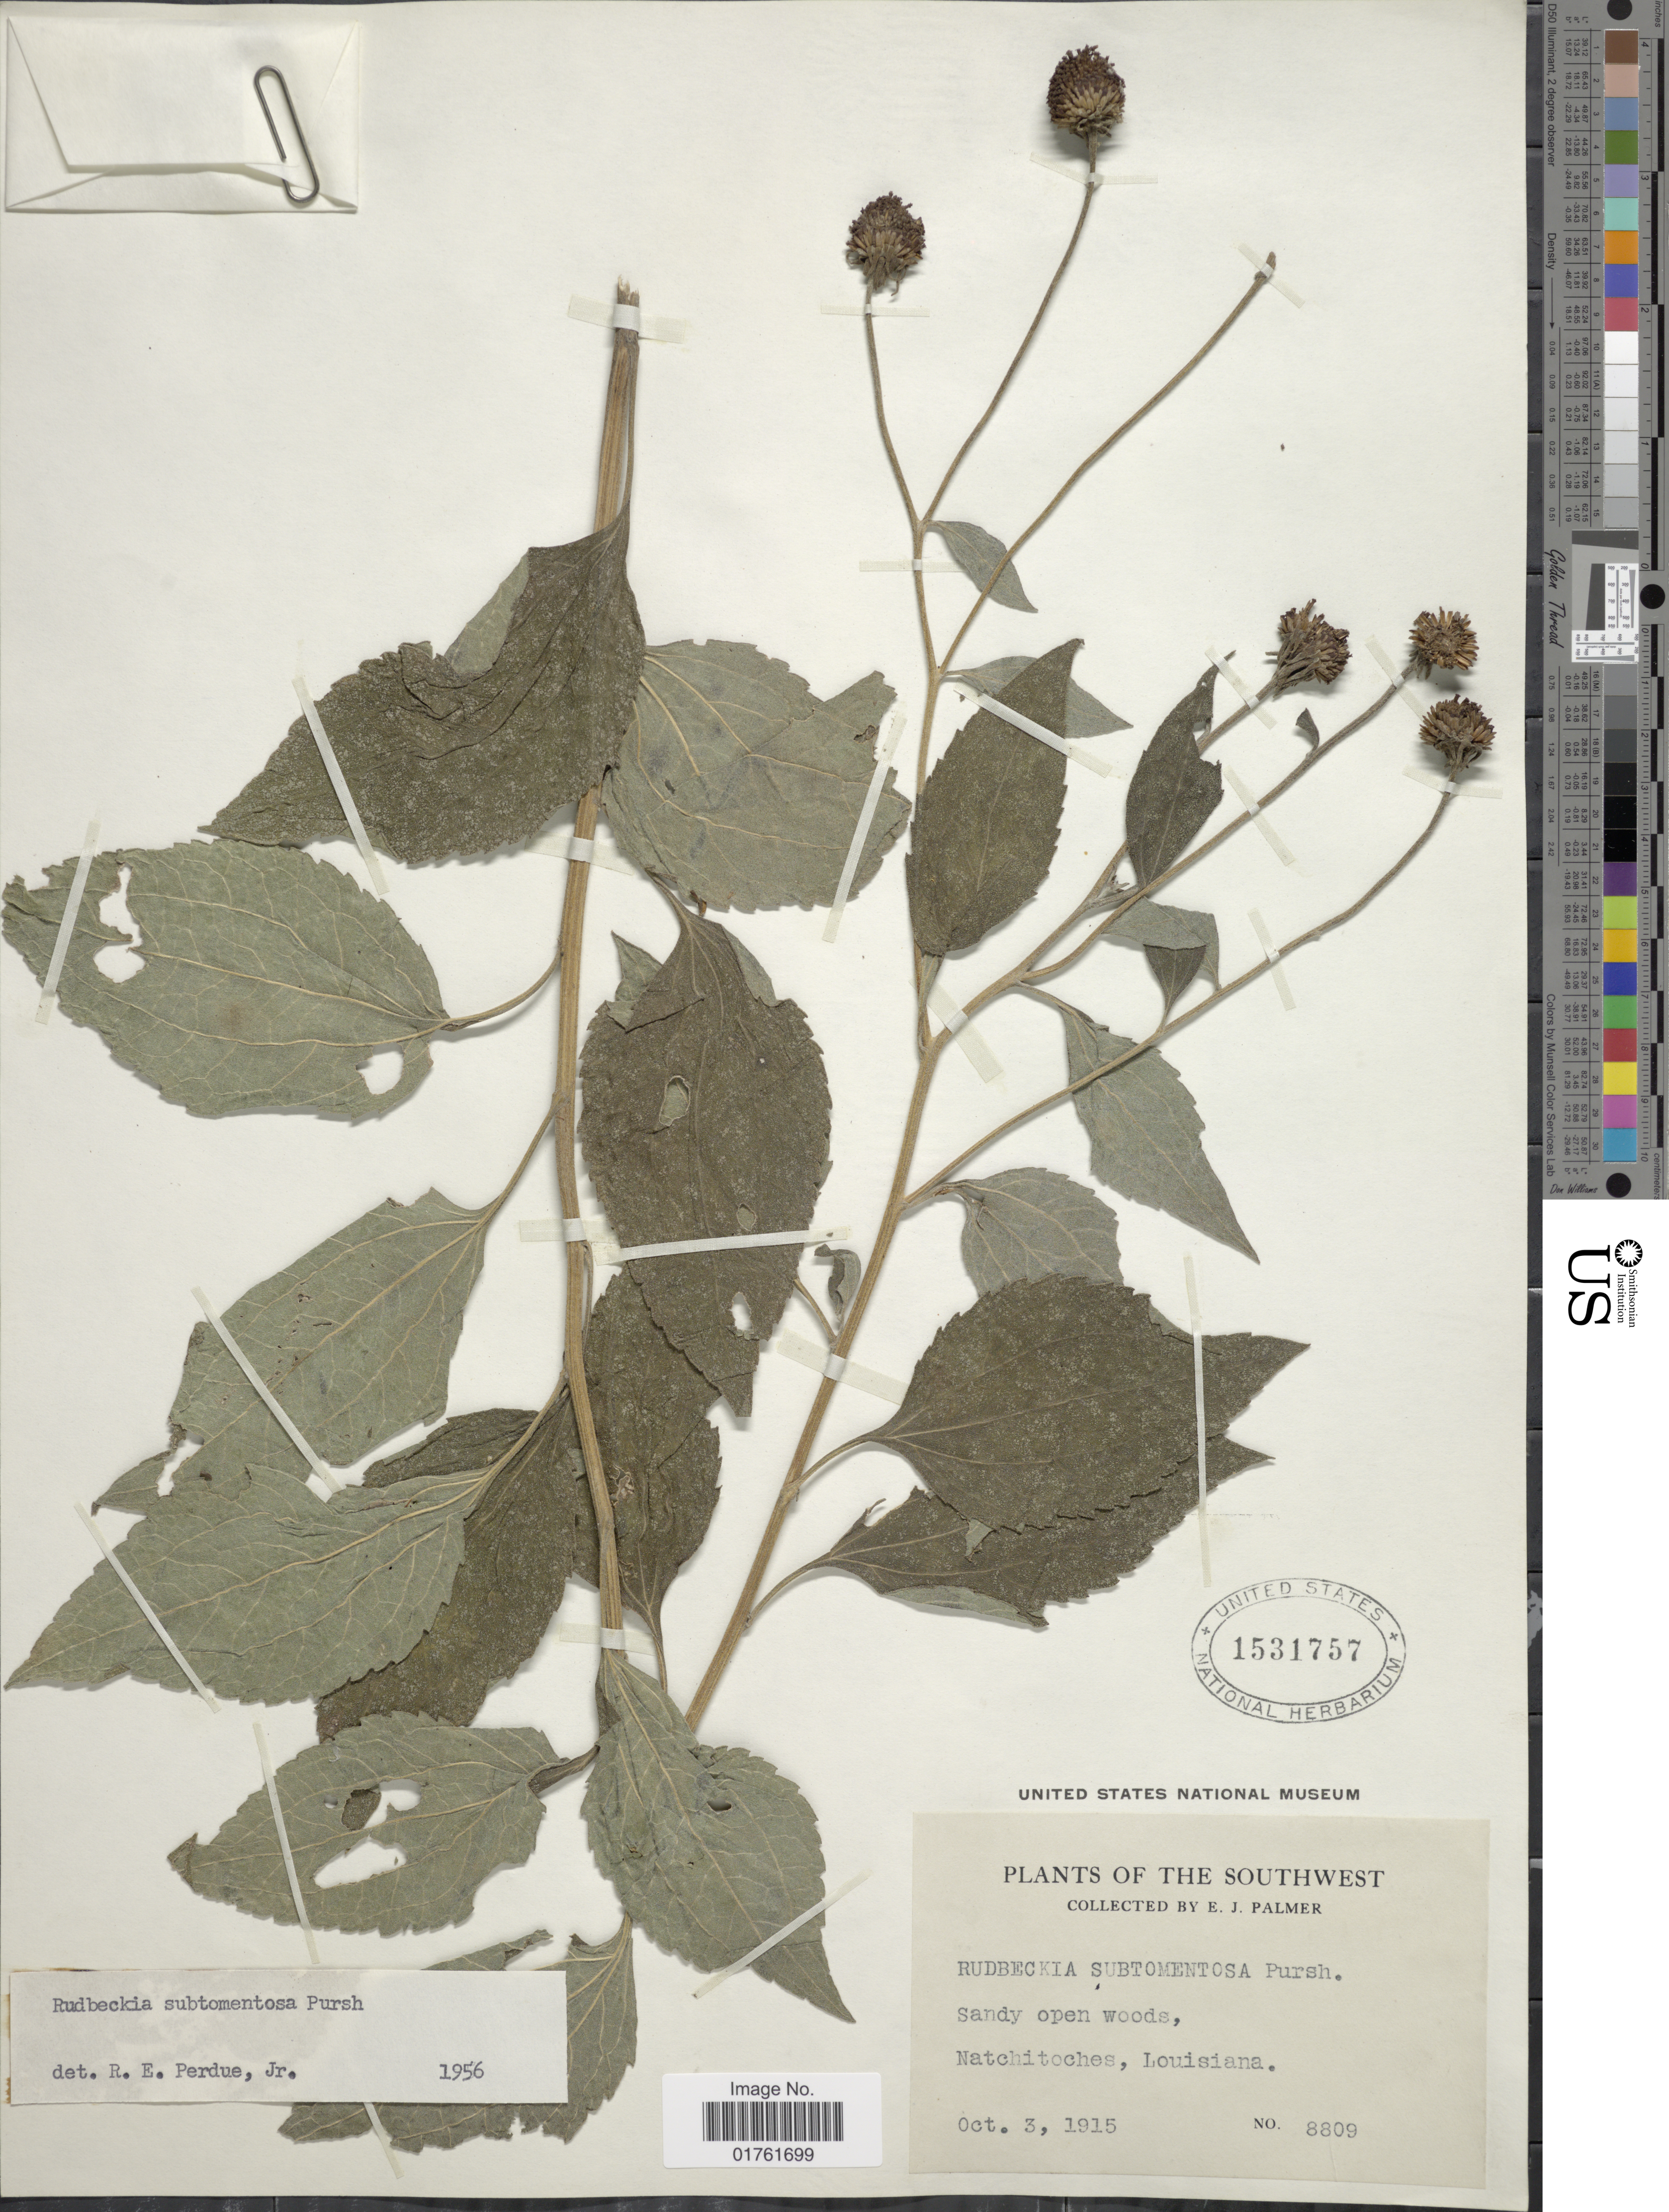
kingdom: Plantae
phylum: Tracheophyta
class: Magnoliopsida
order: Asterales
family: Asteraceae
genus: Rudbeckia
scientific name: Rudbeckia subtomentosa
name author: Pursh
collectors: E. J. Palmer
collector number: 8809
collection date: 1915-10-03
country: United States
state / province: Louisiana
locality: The Southwest, Sandy open woods, Natchitiches, Louisiana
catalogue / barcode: US 1531757